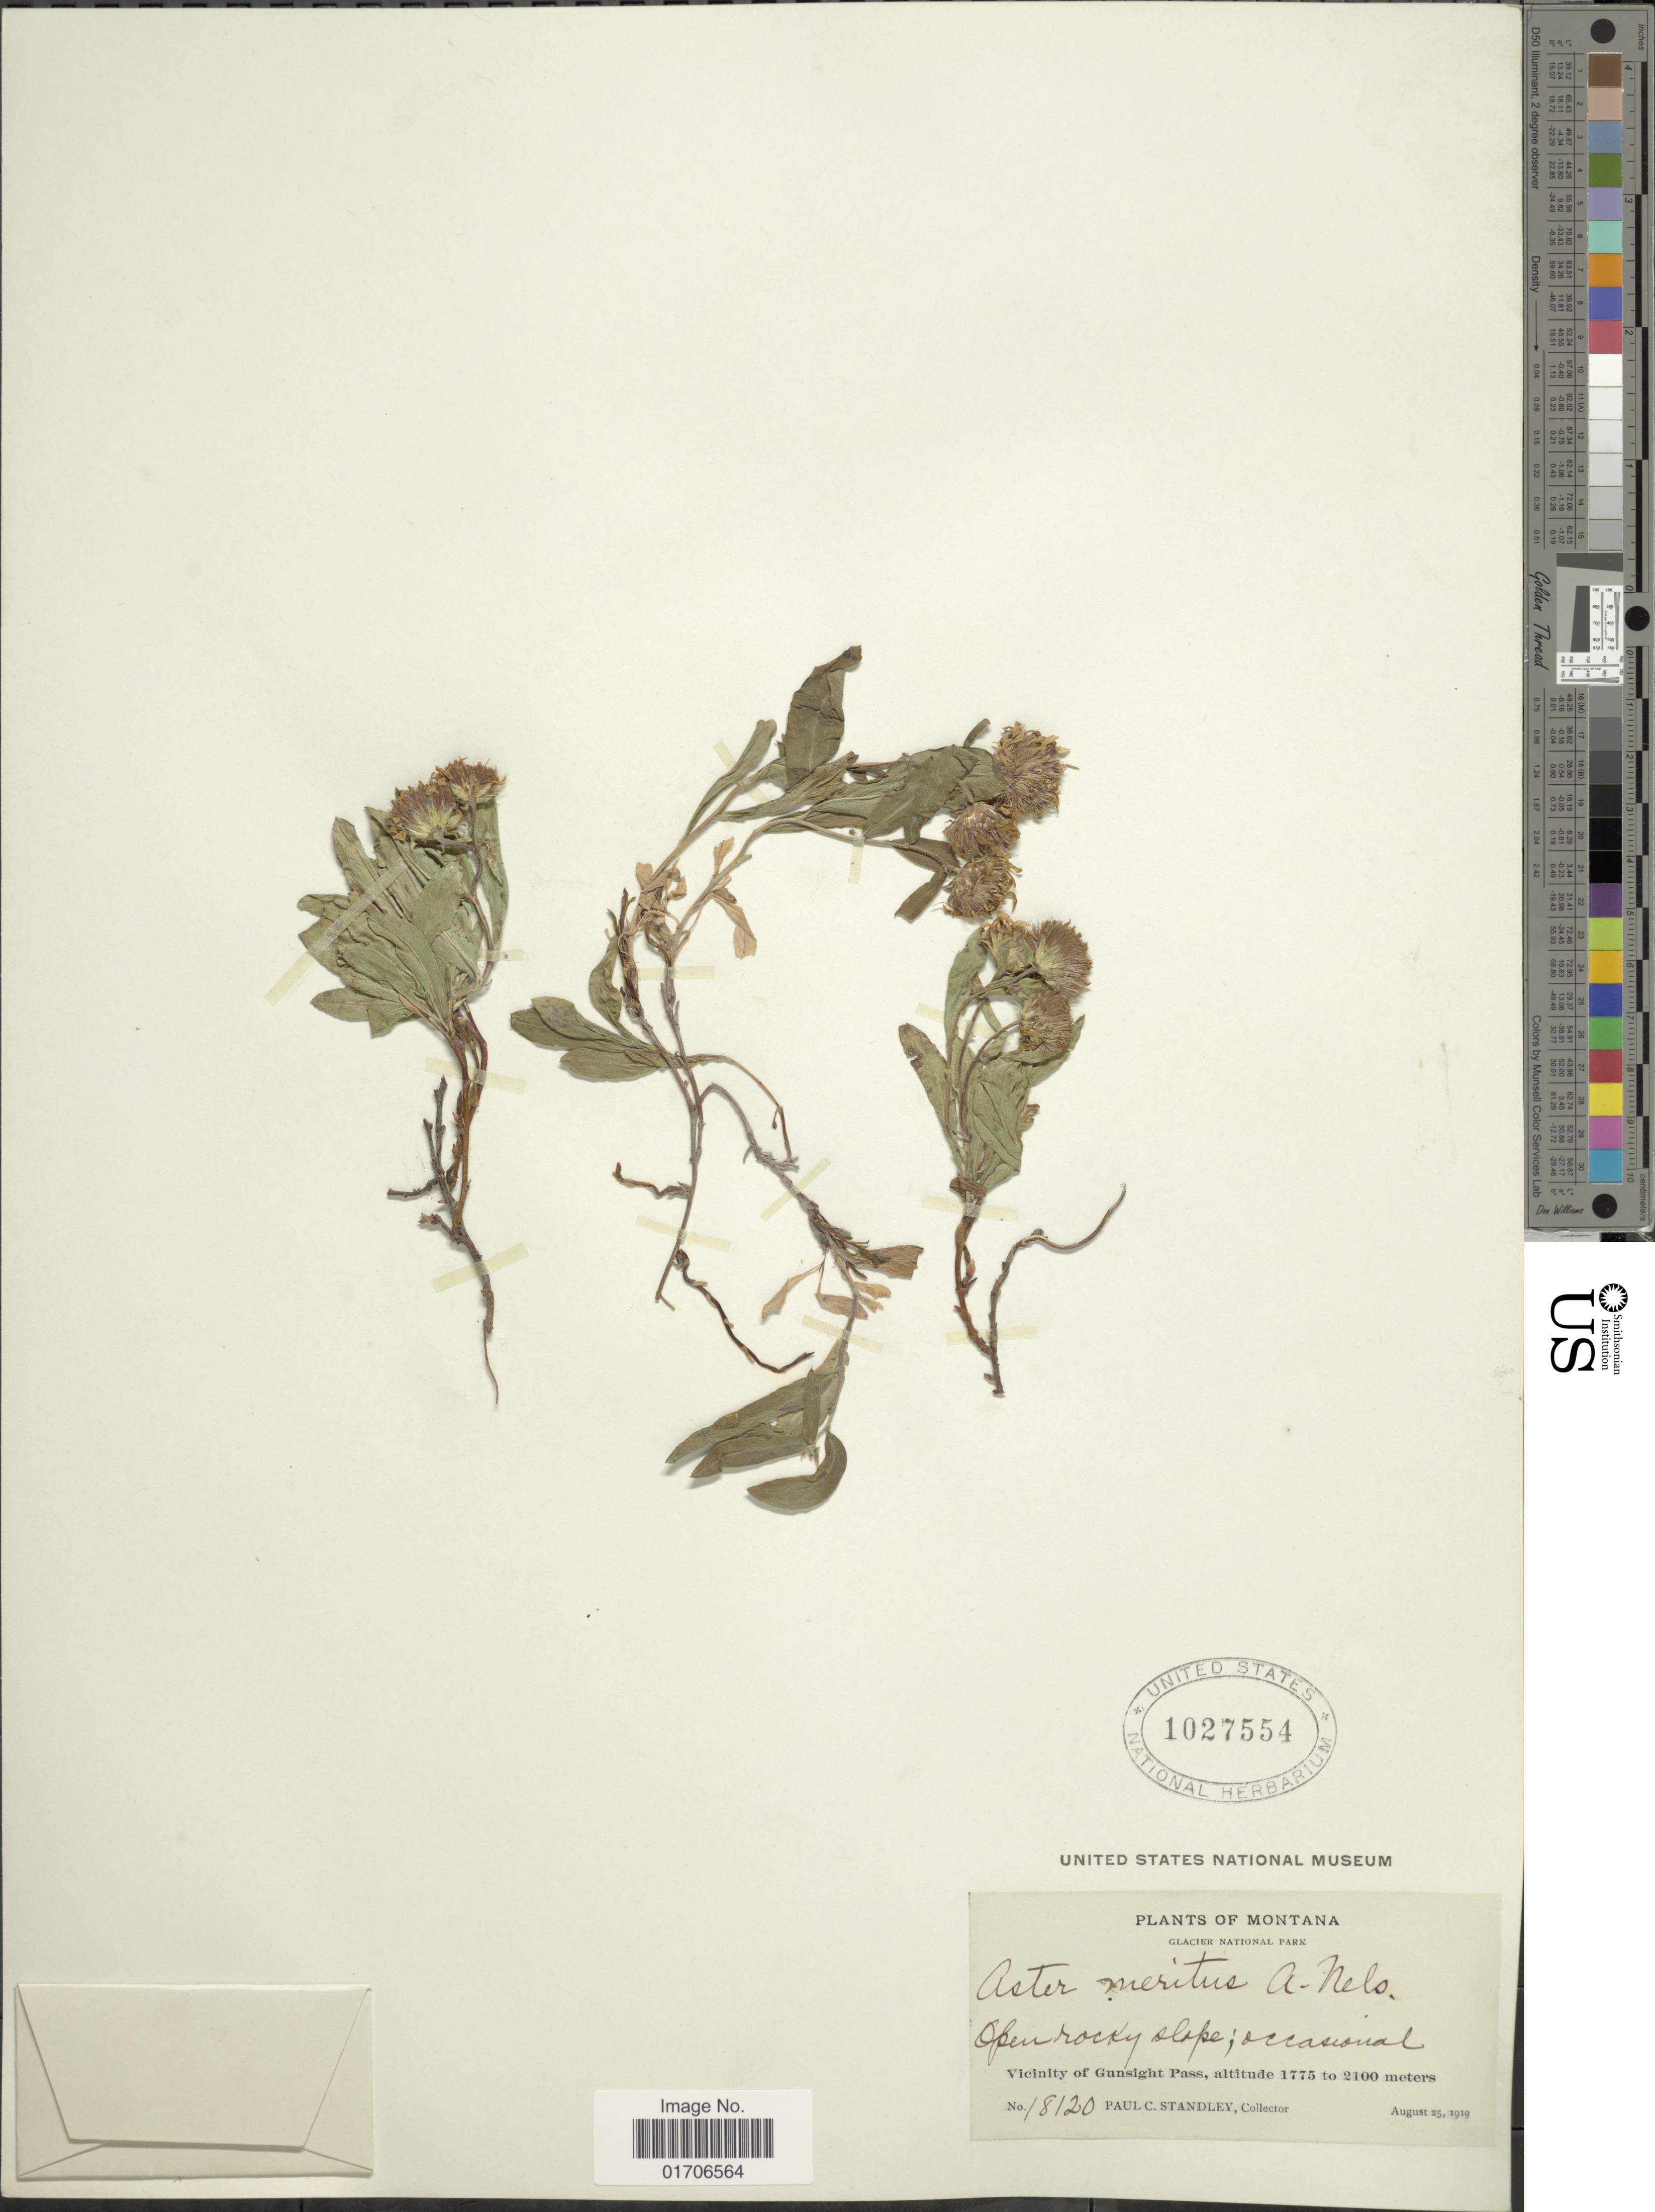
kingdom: Plantae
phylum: Tracheophyta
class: Magnoliopsida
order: Asterales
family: Asteraceae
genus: Eurybia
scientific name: Eurybia merita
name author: (A. Nelson) G.L. Nesom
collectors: P. C. Standley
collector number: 18120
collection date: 1919-08-25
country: United States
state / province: Montana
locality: Glacier National Park. Vicinity of Gunsight Pass.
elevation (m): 1775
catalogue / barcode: US 1027554